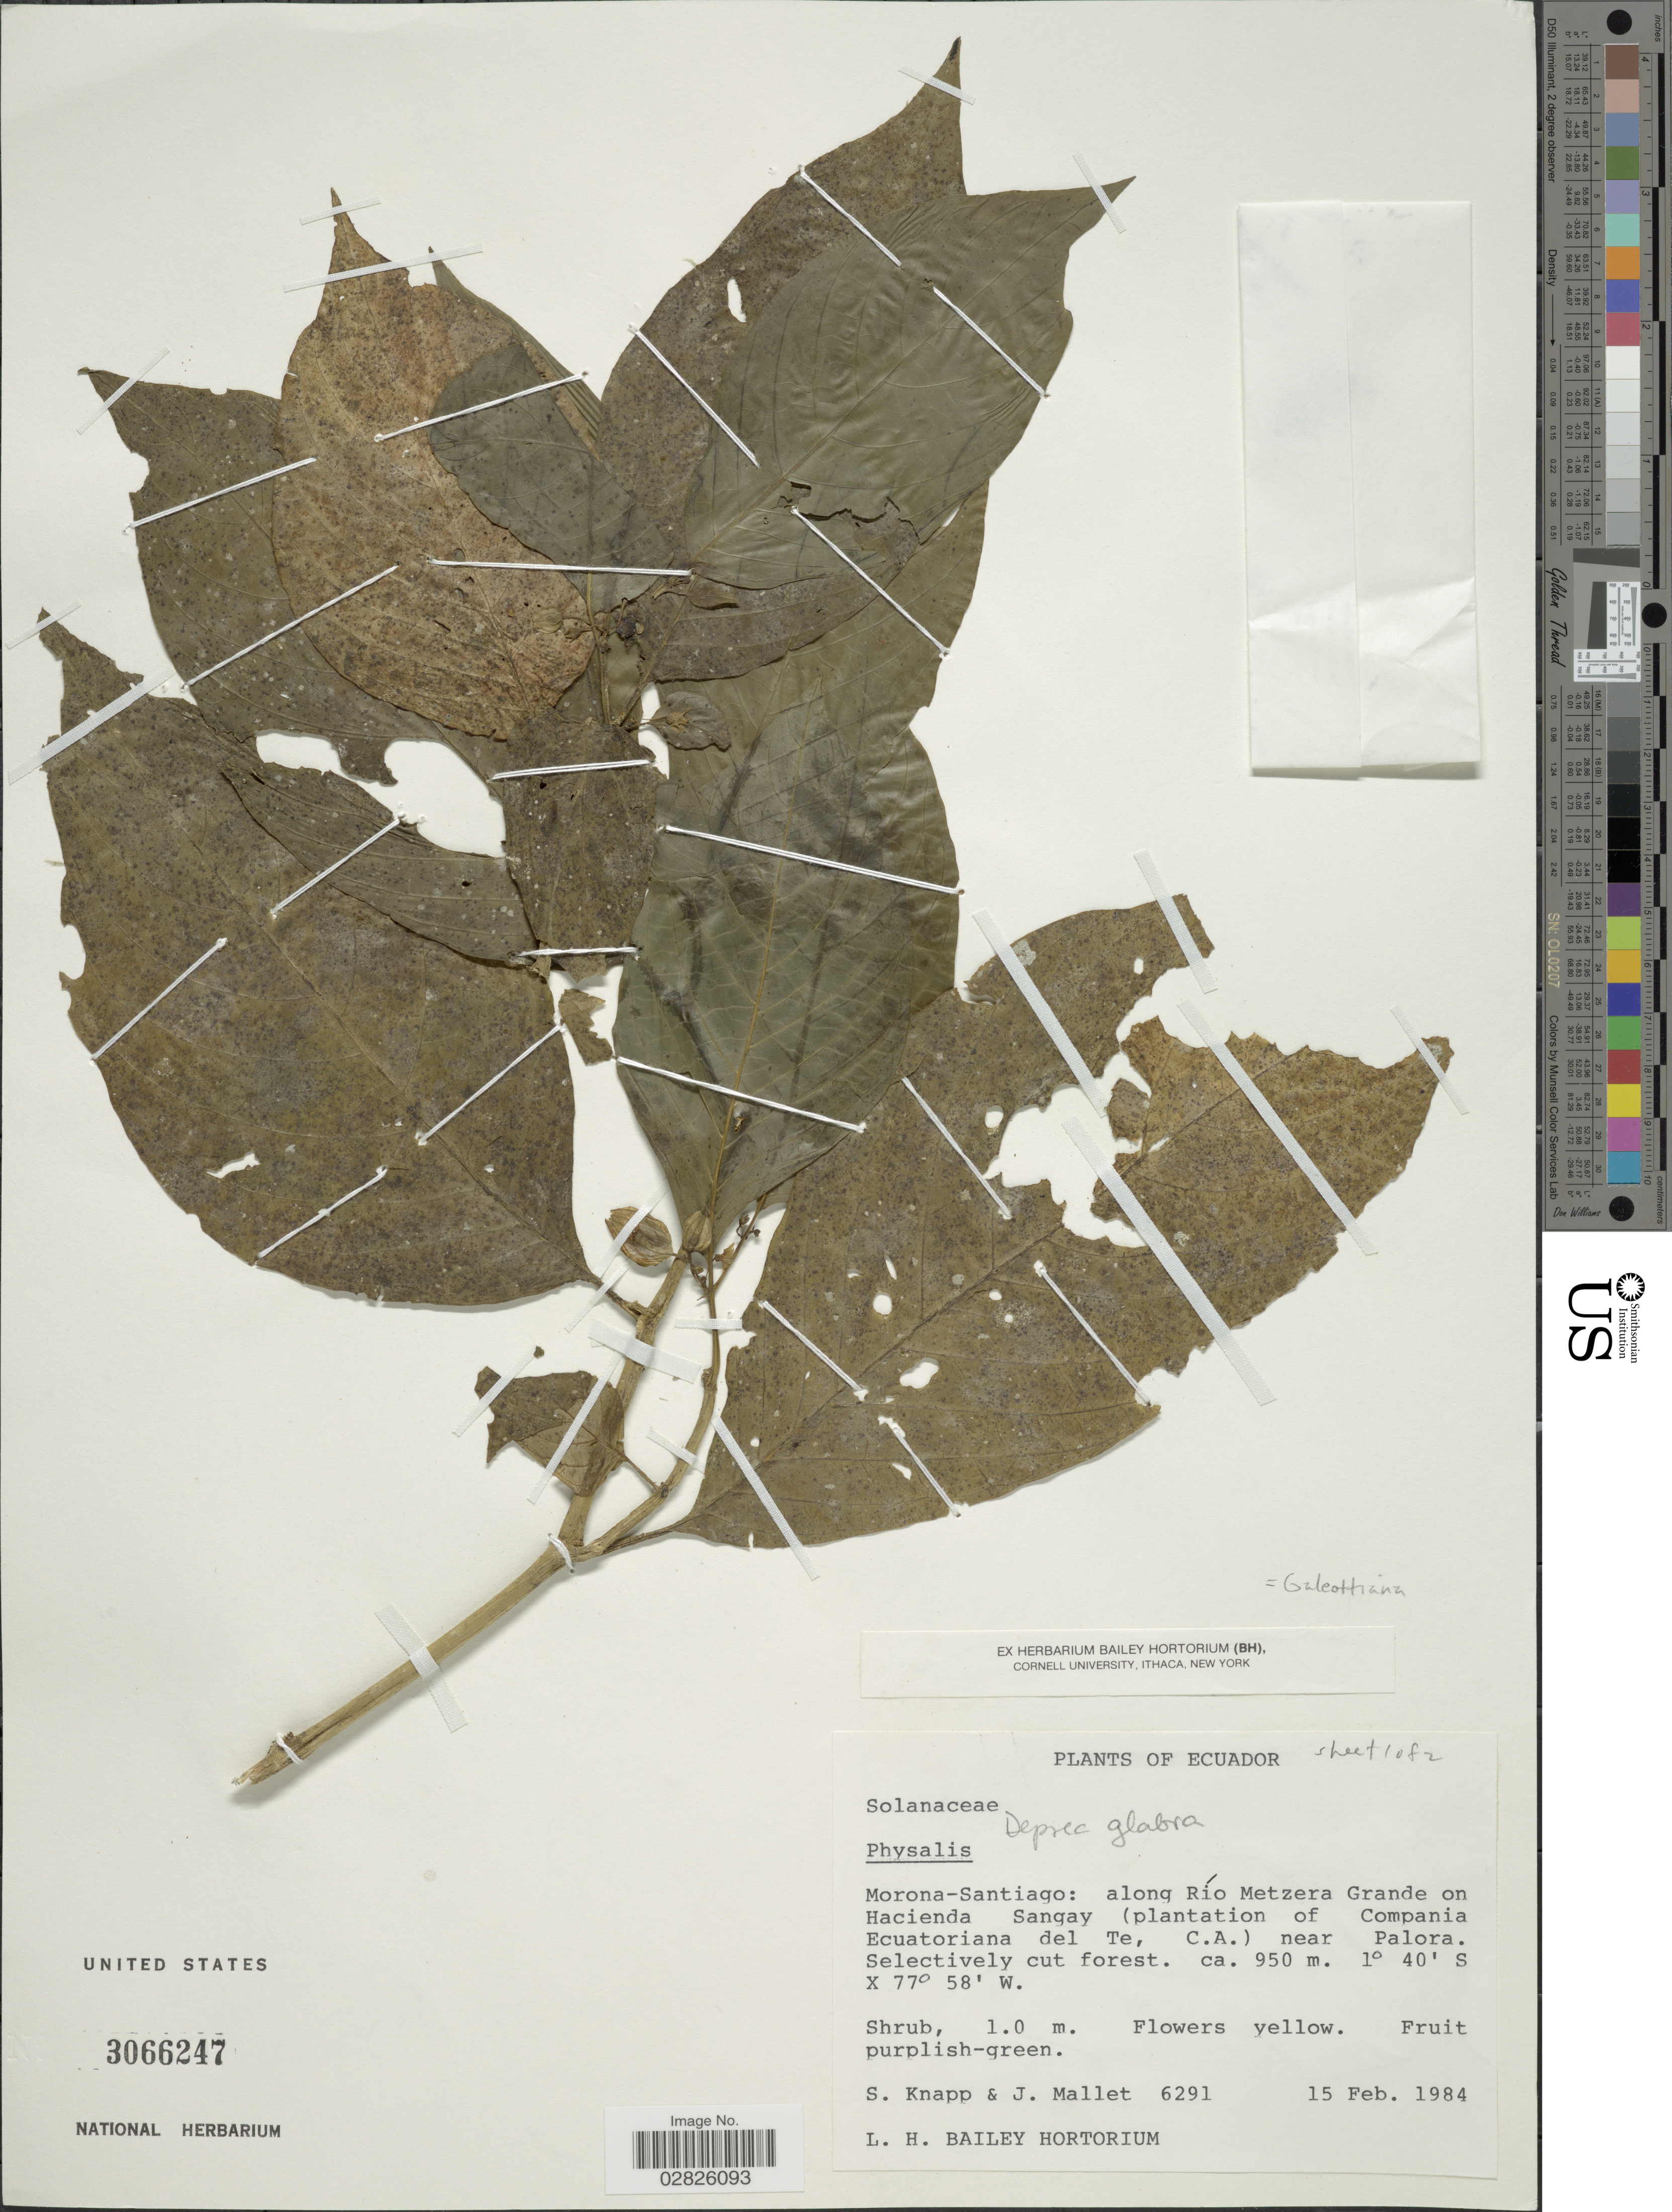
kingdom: Plantae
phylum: Tracheophyta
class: Magnoliopsida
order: Solanales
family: Solanaceae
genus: Deprea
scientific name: Deprea glabra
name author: (Standl.) Hunz.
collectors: S. Knapp & J. Mallett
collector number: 6291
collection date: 1984-02-15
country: Ecuador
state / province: Morona-Santiago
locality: Along Río Metzera Grande on Hacienda Sangay (plantation of Compania Ecuatoriana del Te, C.A.) near Palora.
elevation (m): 950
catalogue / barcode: US 3066247